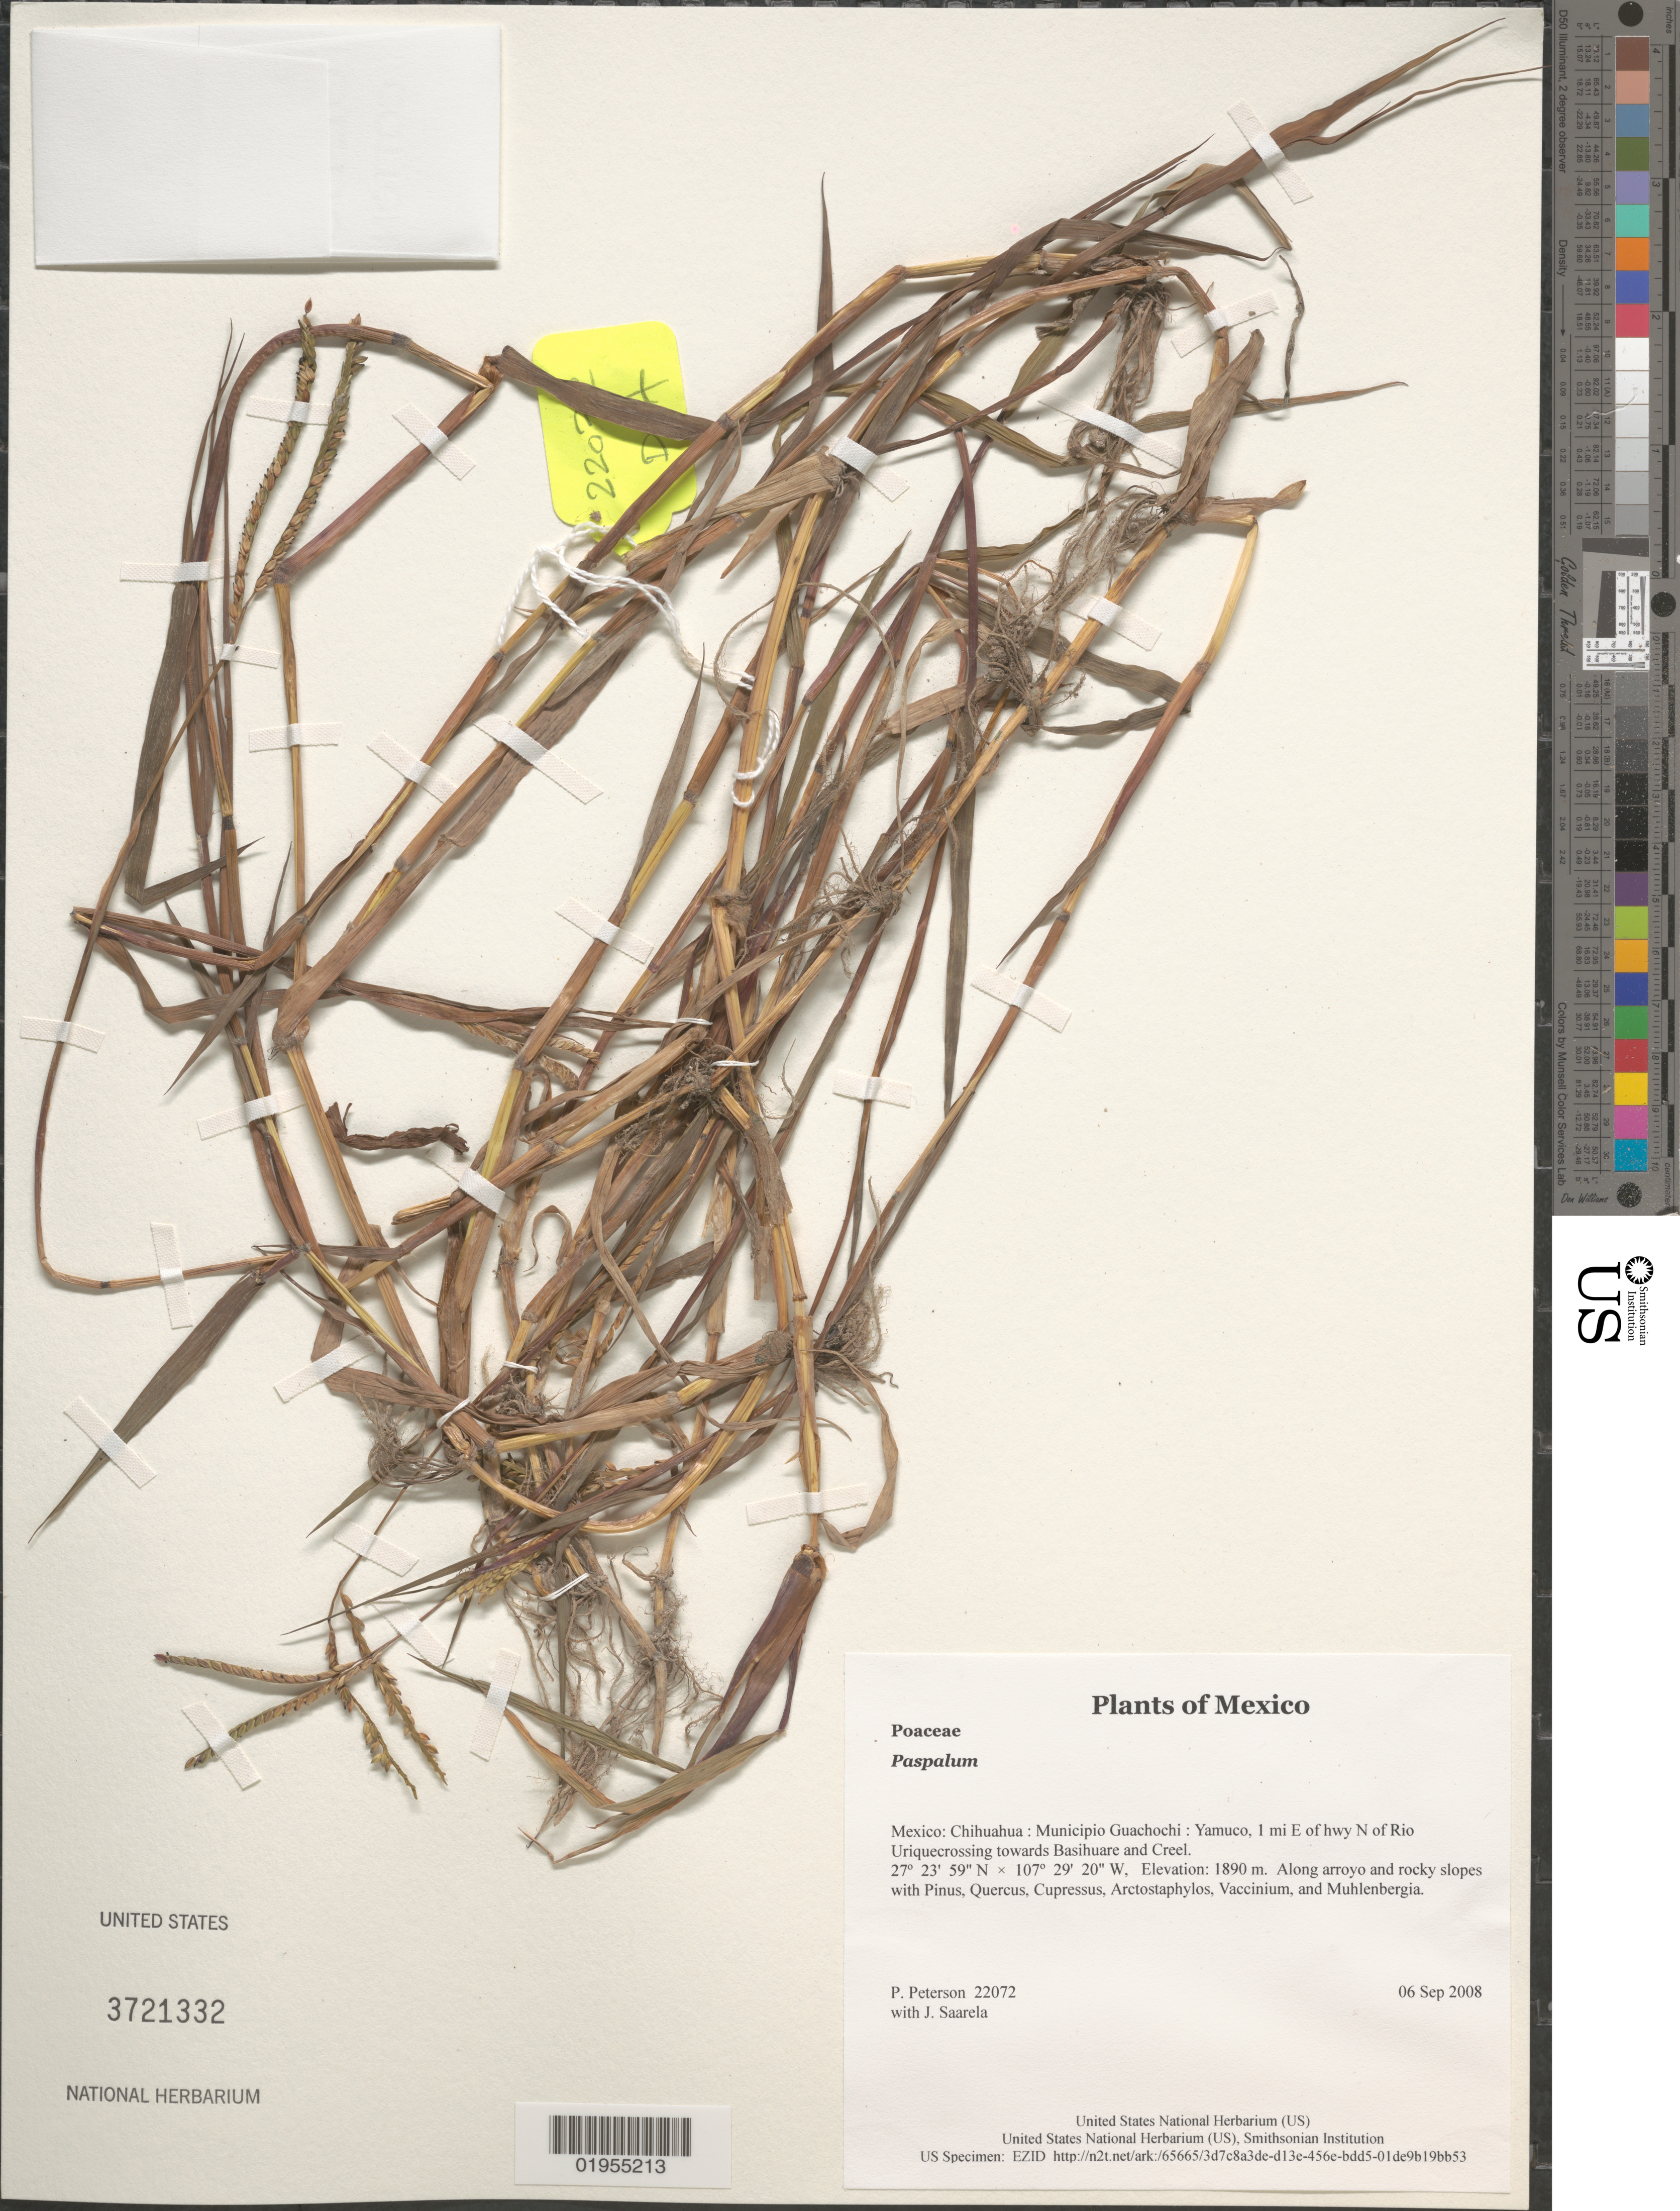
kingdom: Plantae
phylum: Tracheophyta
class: Liliopsida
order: Poales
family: Poaceae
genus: Paspalum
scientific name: Paspalum distichum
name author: L.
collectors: P. M. Peterson & J. Saarela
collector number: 22072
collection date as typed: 06 Sep 2008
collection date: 2008-09-06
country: Mexico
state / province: Chihuahua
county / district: Municipio Guachochi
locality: Yamuco, 1 mi E of hwy N of Rio Uriquecrossing towards Basihuare and Creel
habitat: Along arroyo and rocky slopes with Pinus, Quercus, Cupressus, Arctostaphylos, Vaccinium, and Muhlenbergia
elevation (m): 1890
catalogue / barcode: US 3721332